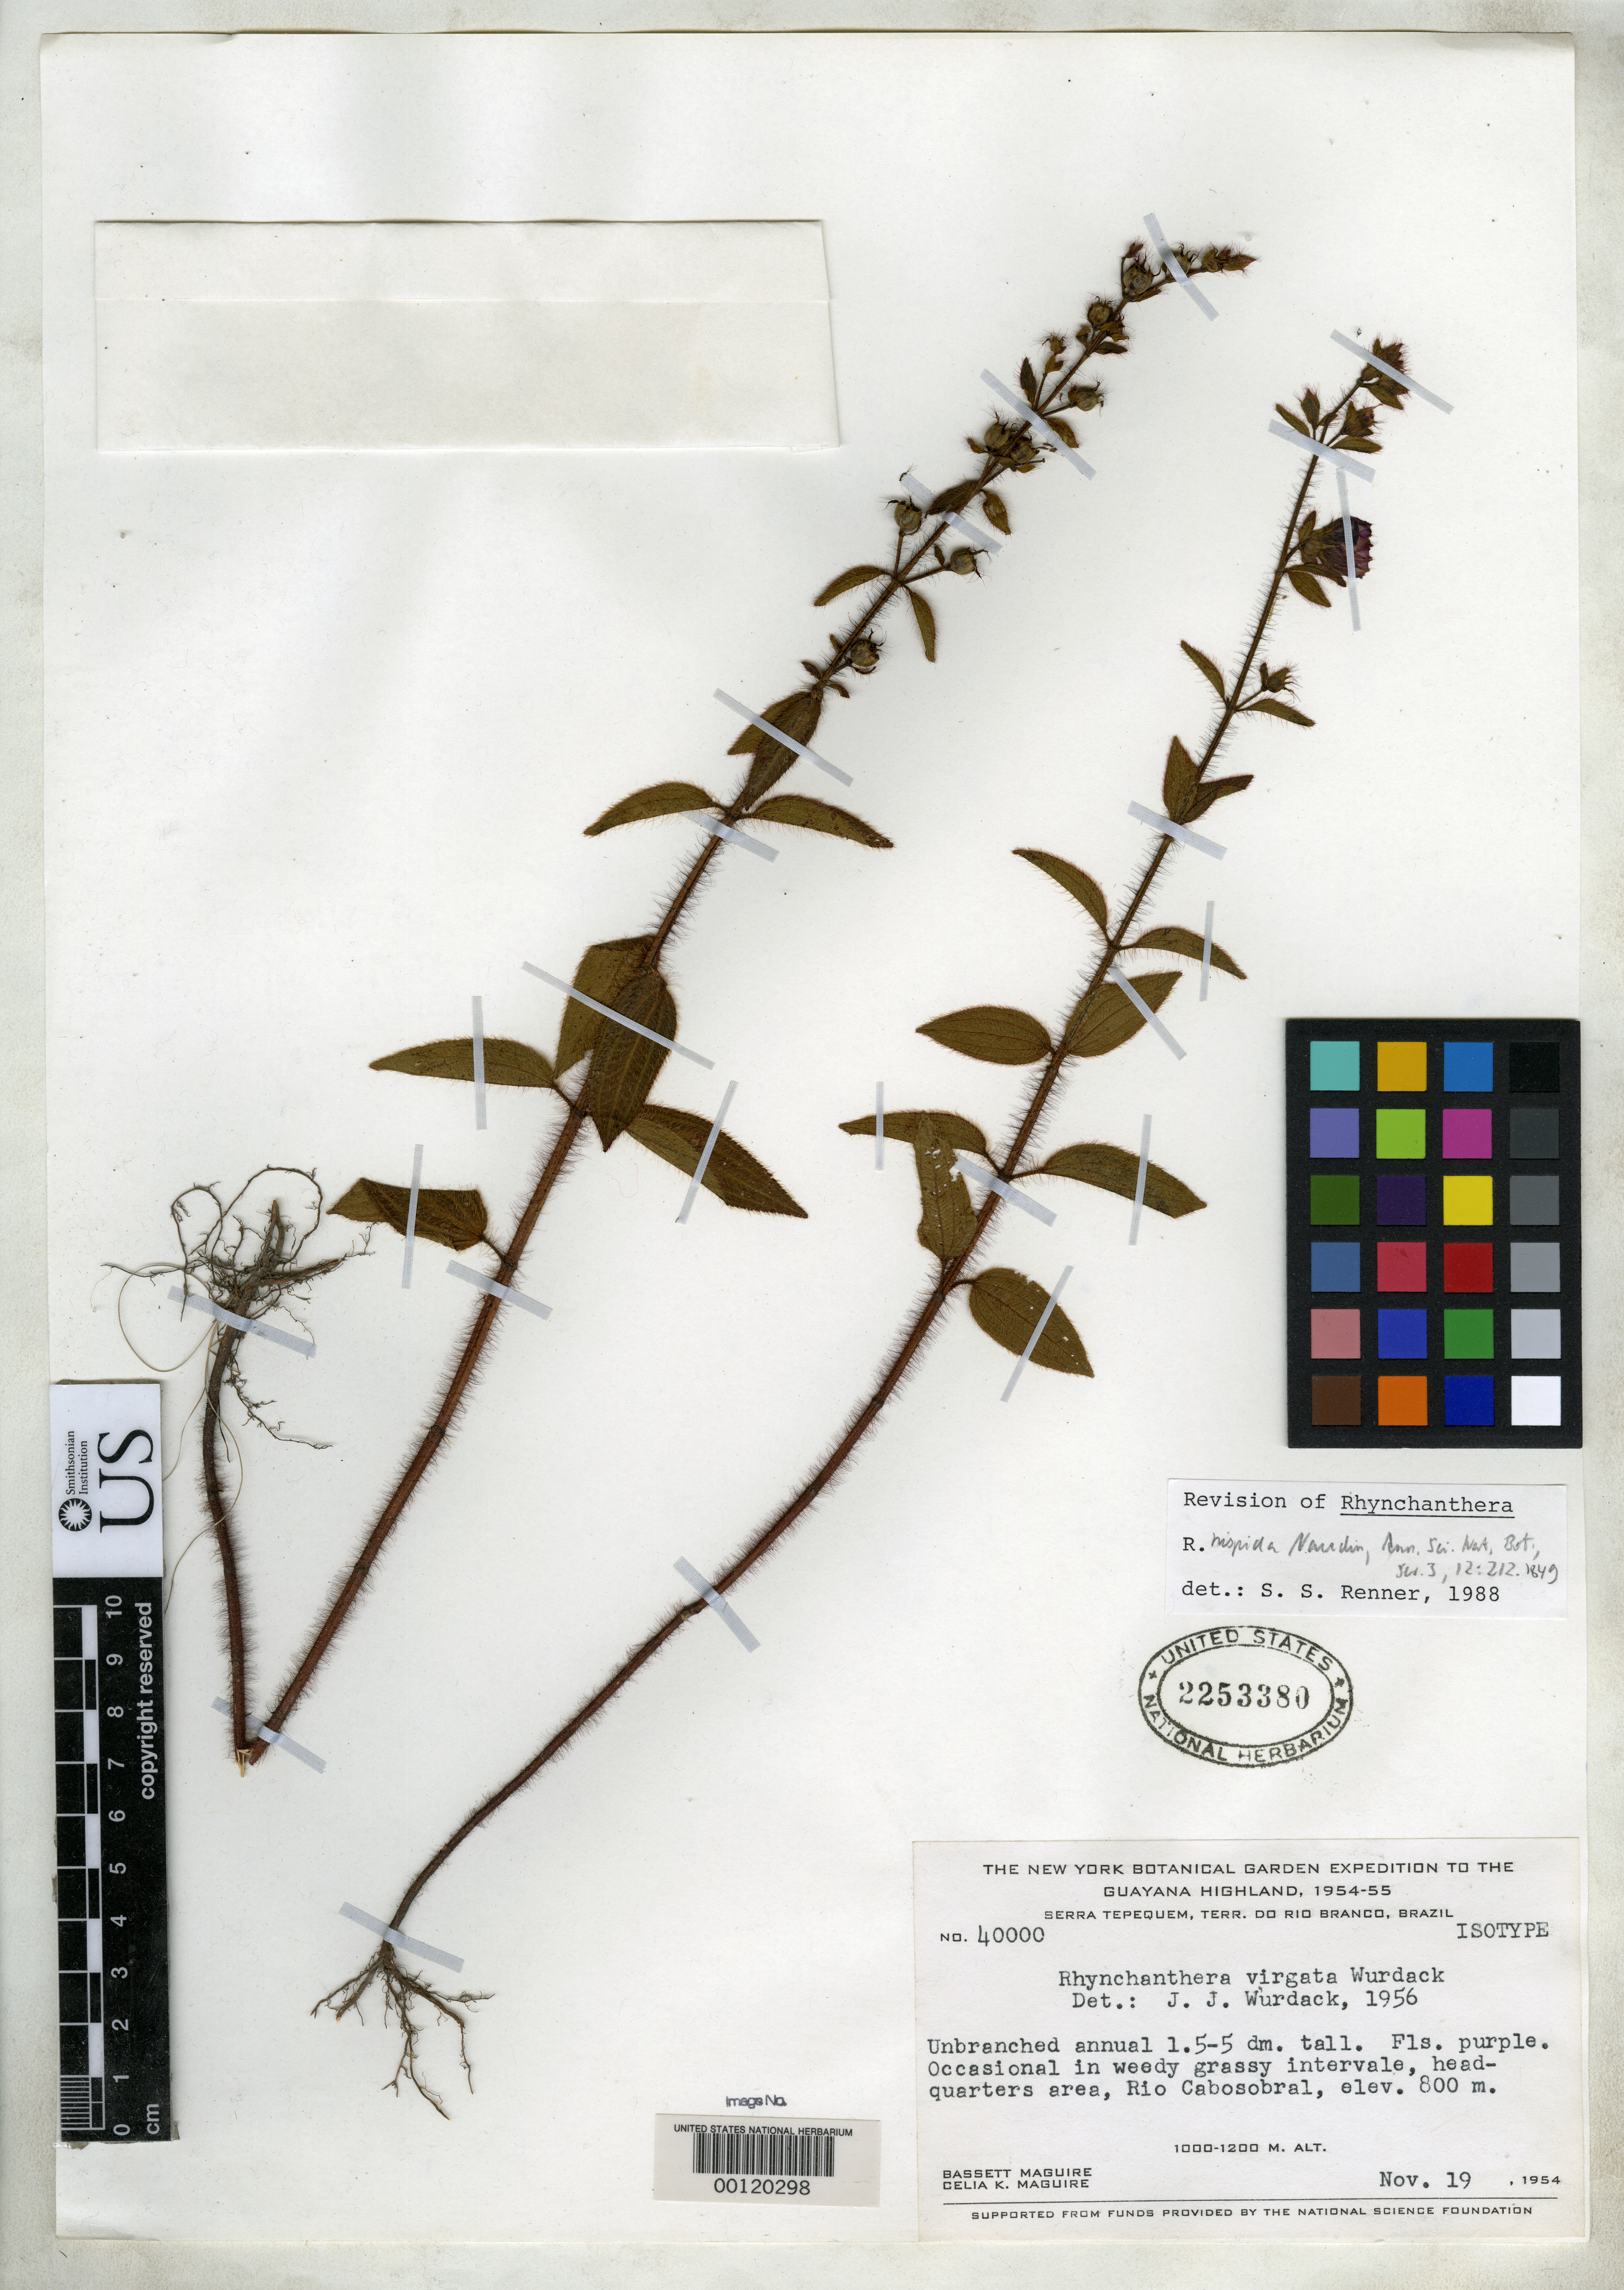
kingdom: Plantae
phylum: Tracheophyta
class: Magnoliopsida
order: Myrtales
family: Melastomataceae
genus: Rhynchanthera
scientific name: Rhynchanthera virgata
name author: Wurdack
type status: Isotype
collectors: B. Maguire & C. K. Maguire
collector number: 40000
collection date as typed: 19 Nov 1954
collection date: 1954-11-19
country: Brazil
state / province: Acre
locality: Rio Branco, Rio Cabo Sobral.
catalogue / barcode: US 2253380